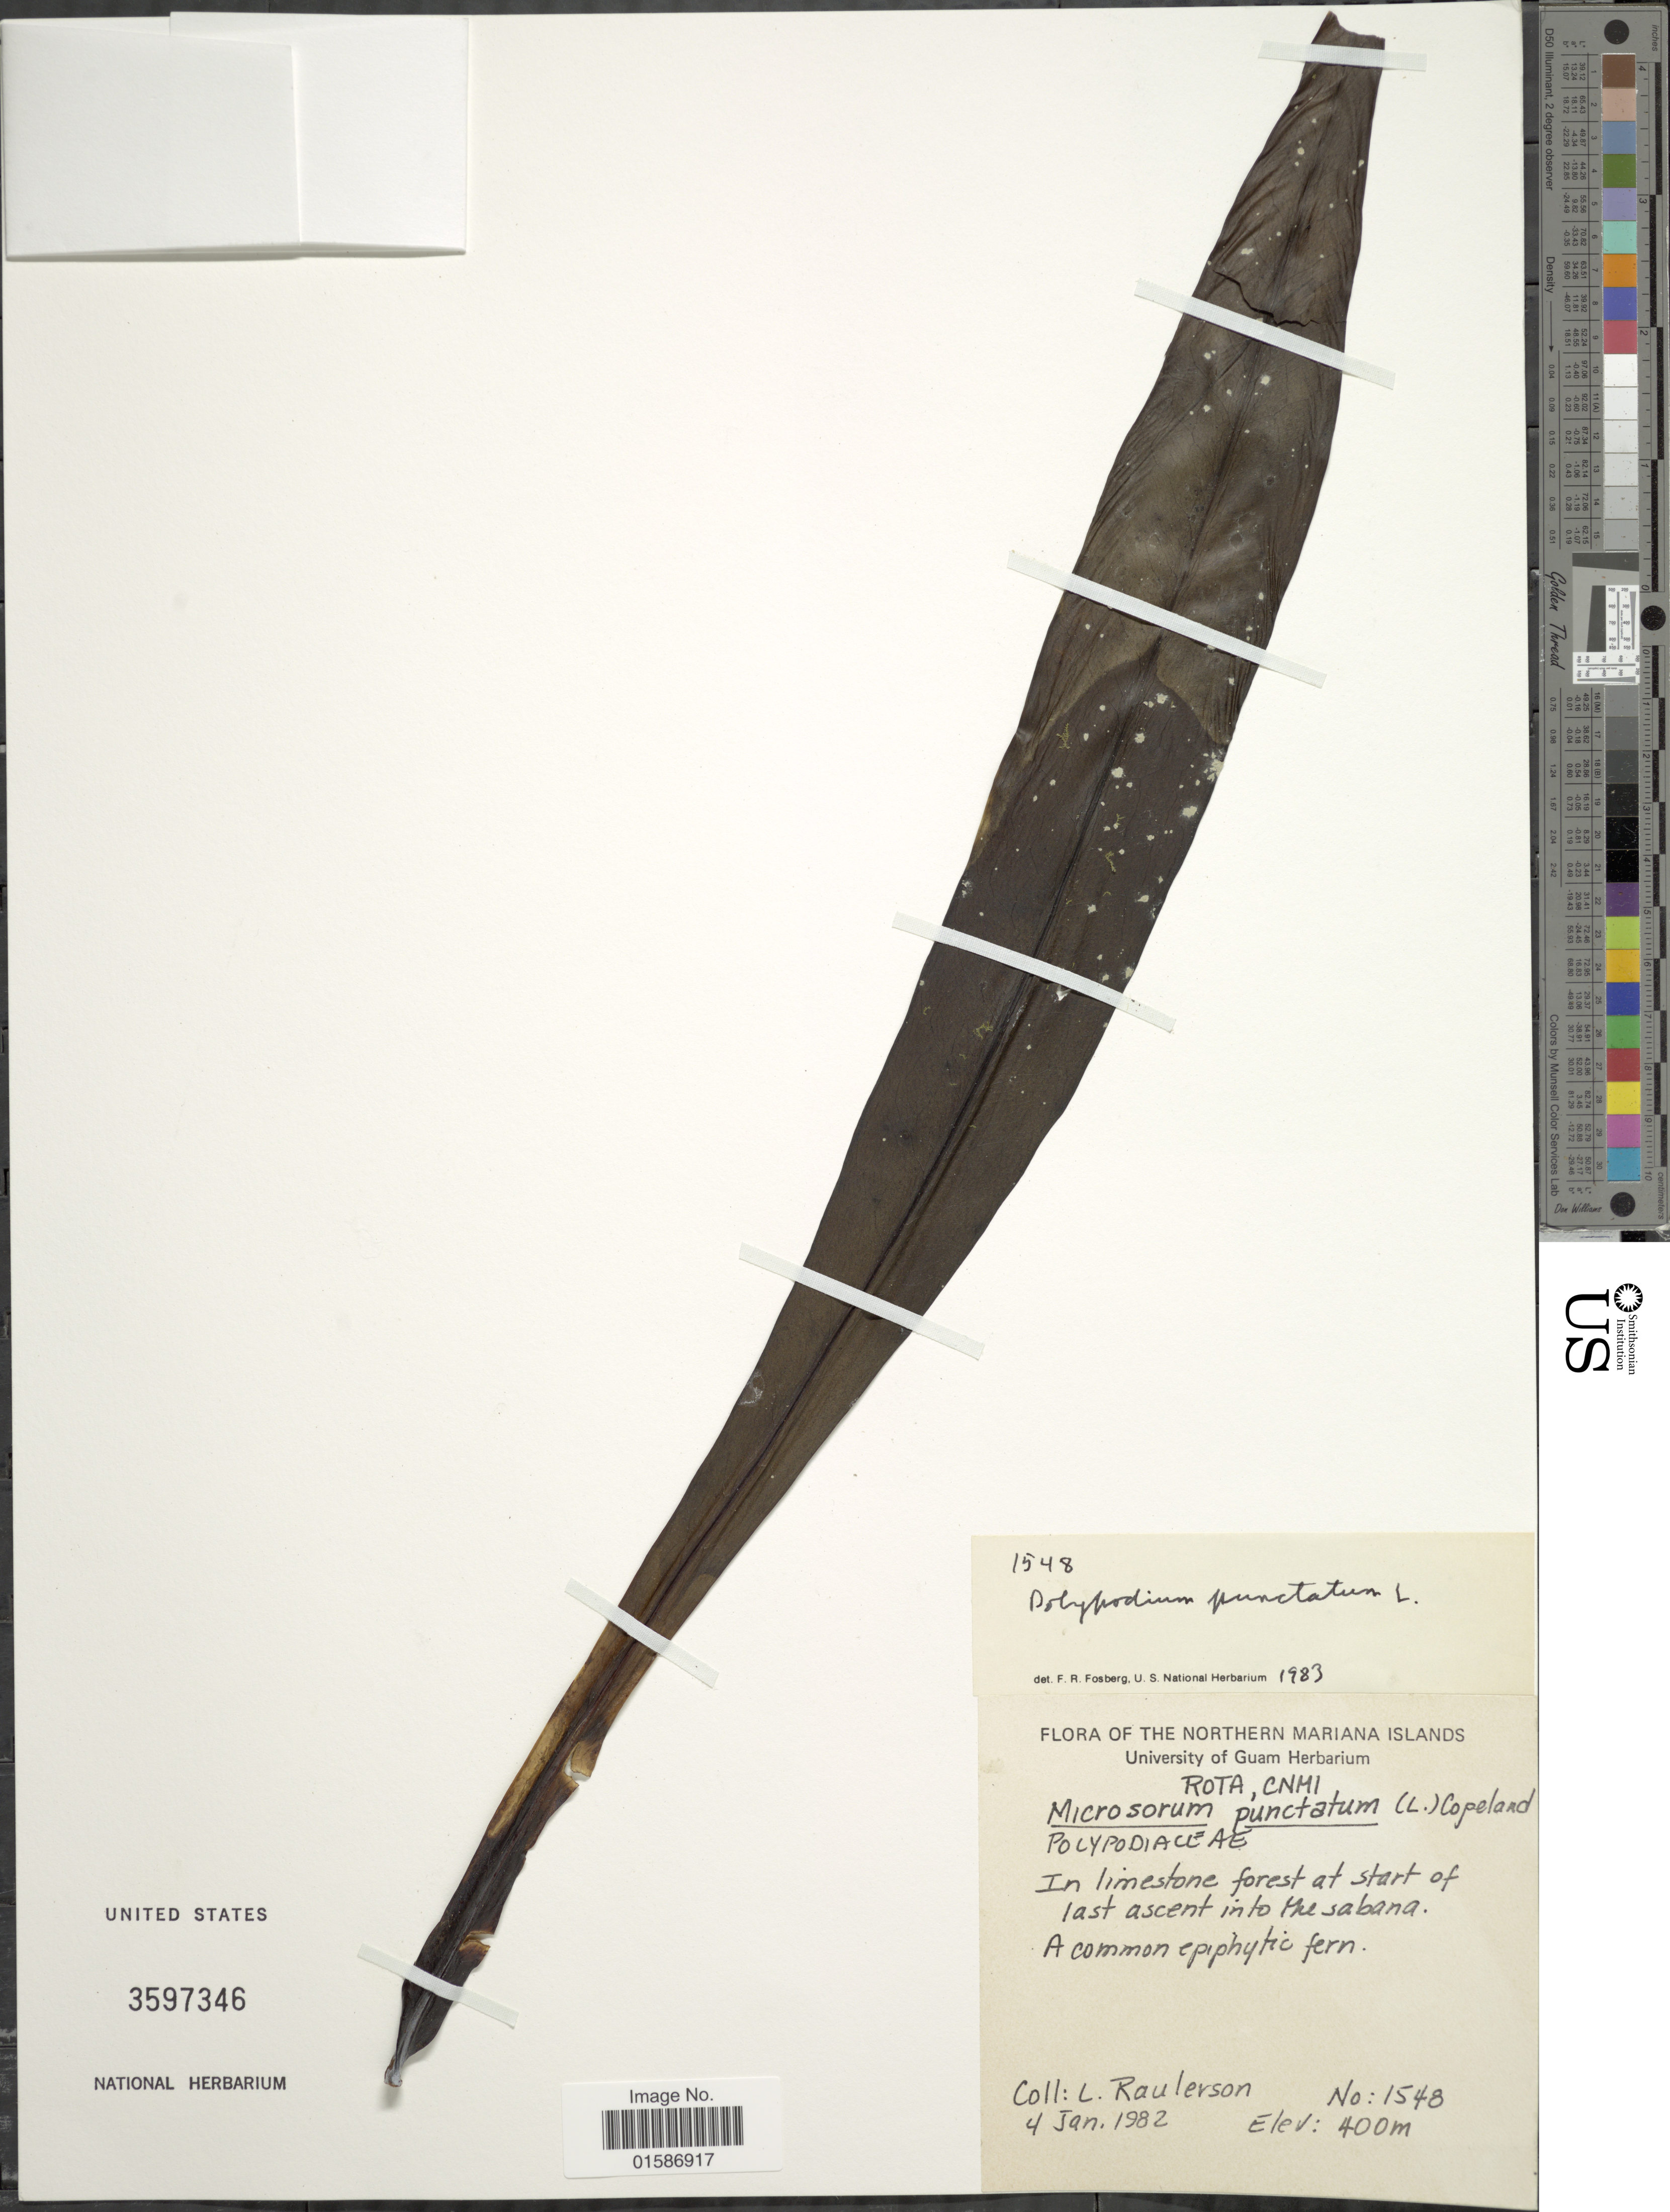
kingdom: Plantae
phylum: Tracheophyta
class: Polypodiopsida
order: Polypodiales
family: Polypodiaceae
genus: Microsorum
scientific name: Microsorum punctatum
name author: (L.) Copel.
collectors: L. Raulerson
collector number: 1543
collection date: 1982-01-04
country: Northern Mariana Islands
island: Rota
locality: Rota, CNMI, In limestone forest at start of last ascent into the sabana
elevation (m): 400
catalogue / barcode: US 3597346